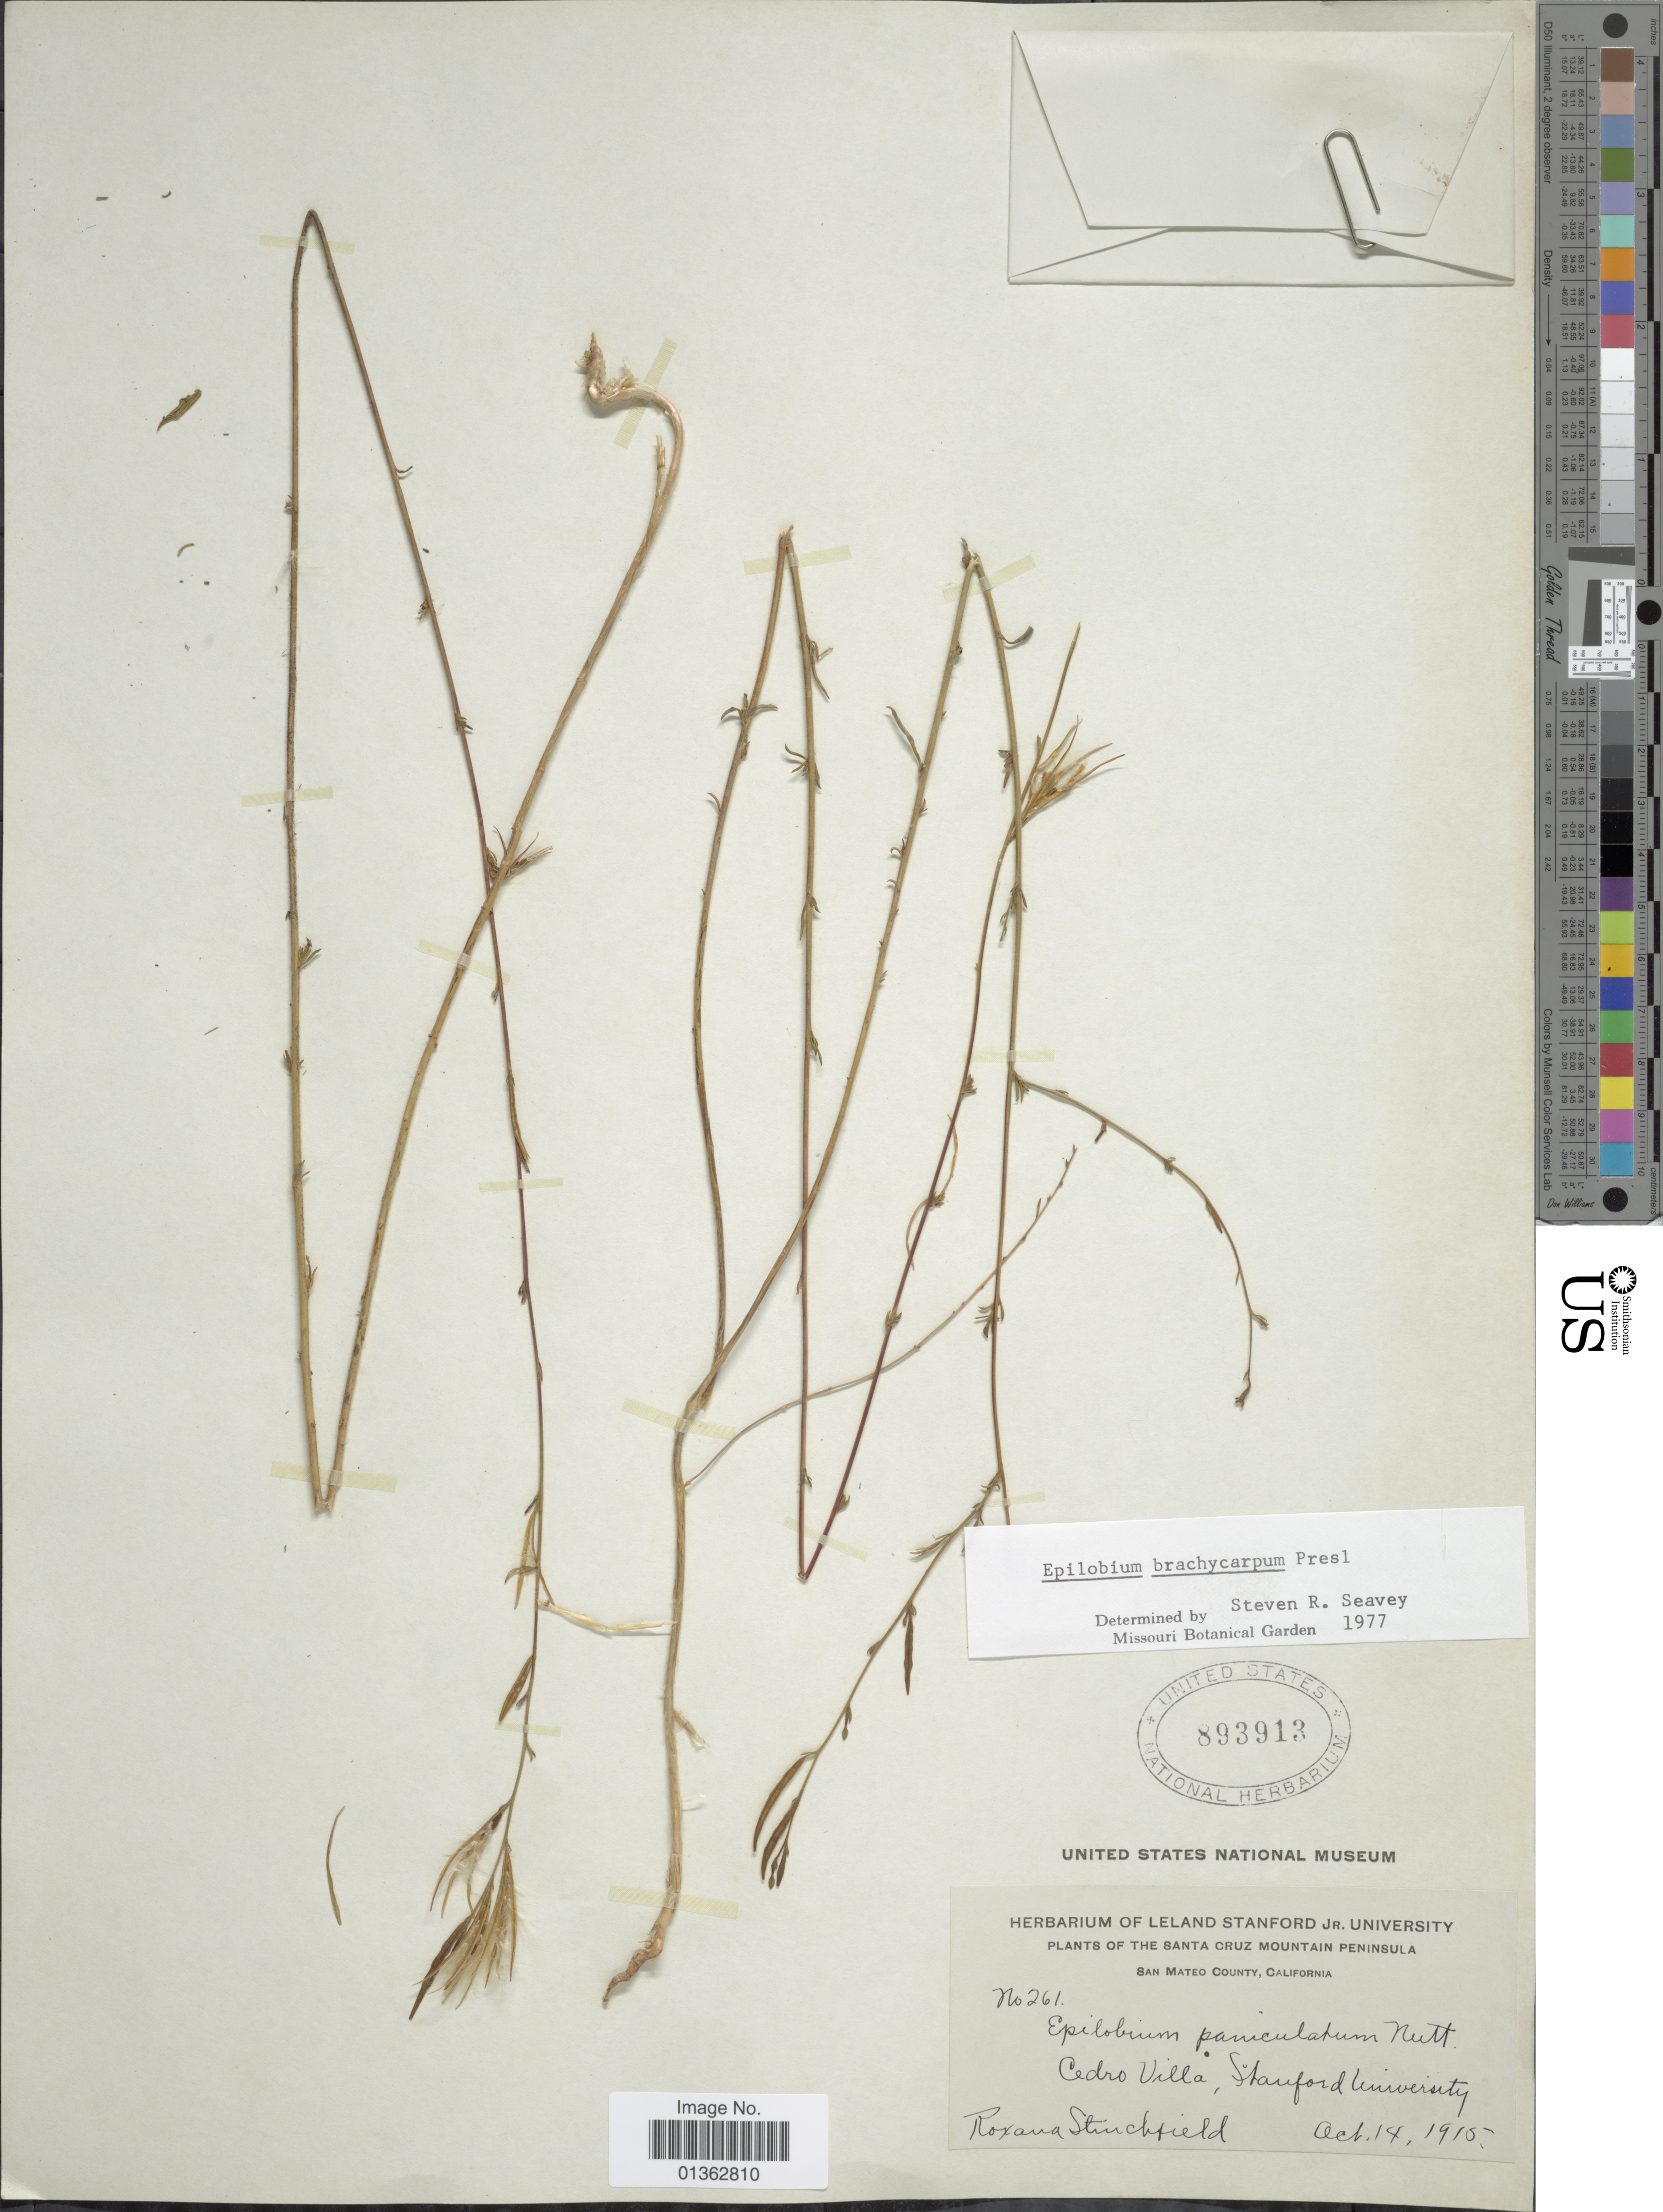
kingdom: Plantae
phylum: Tracheophyta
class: Magnoliopsida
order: Myrtales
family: Onagraceae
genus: Epilobium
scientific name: Epilobium brachycarpum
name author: C. Presl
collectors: R. S. Ferris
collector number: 261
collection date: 1915-10-14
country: United States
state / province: California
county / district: Santa Clara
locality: Santa Cruz Mountain Peninsula. Cedro Villa, Stanford University.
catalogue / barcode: US 893913